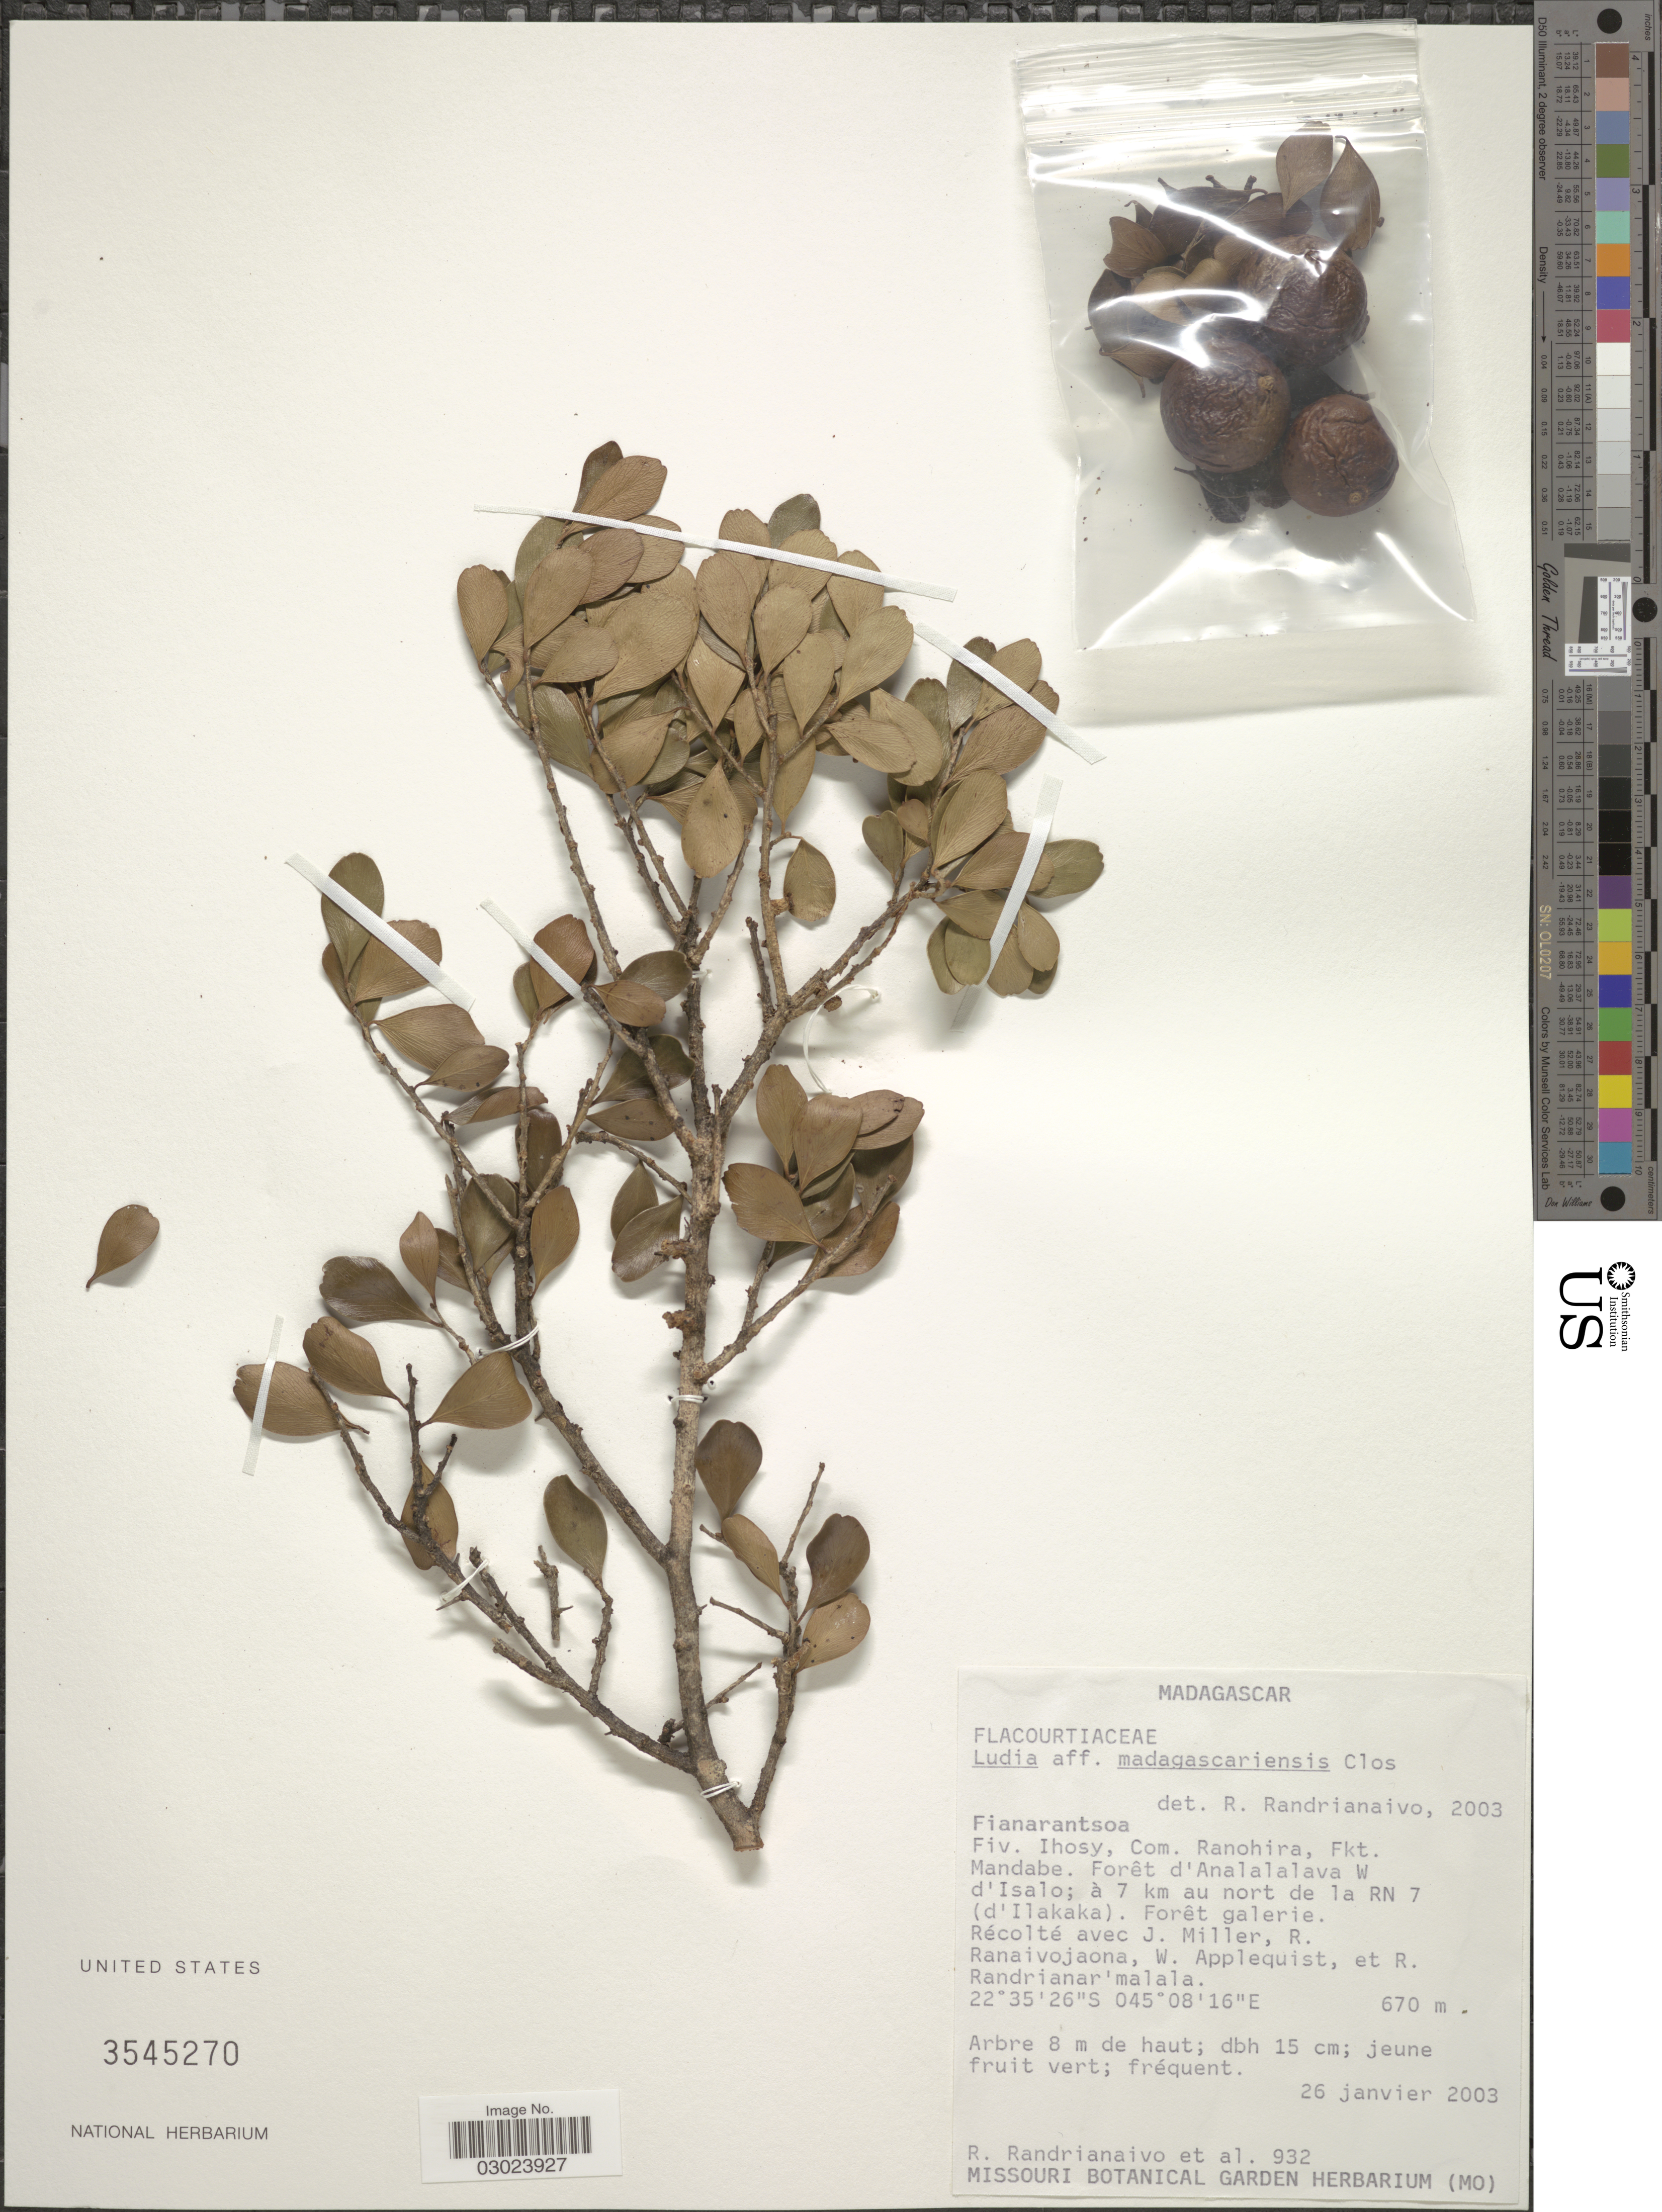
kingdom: Plantae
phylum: Tracheophyta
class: Magnoliopsida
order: Malpighiales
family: Salicaceae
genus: Ludia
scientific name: Ludia madagascariensis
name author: Clos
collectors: R. Randrianaivo, J. Miller, R. Ranaivojaona, W. Applequist & R. Randrianar'malala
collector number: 932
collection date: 2003-01-26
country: Madagascar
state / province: Ihorombe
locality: Fiv. Ihosy, Com. Ranohira, Fkt. Mandabe. Forêt d'Analalava W d'Isalo; à 7 km au nort de la RN 7 (d'Ilakaka).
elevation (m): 670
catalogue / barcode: US 3545270